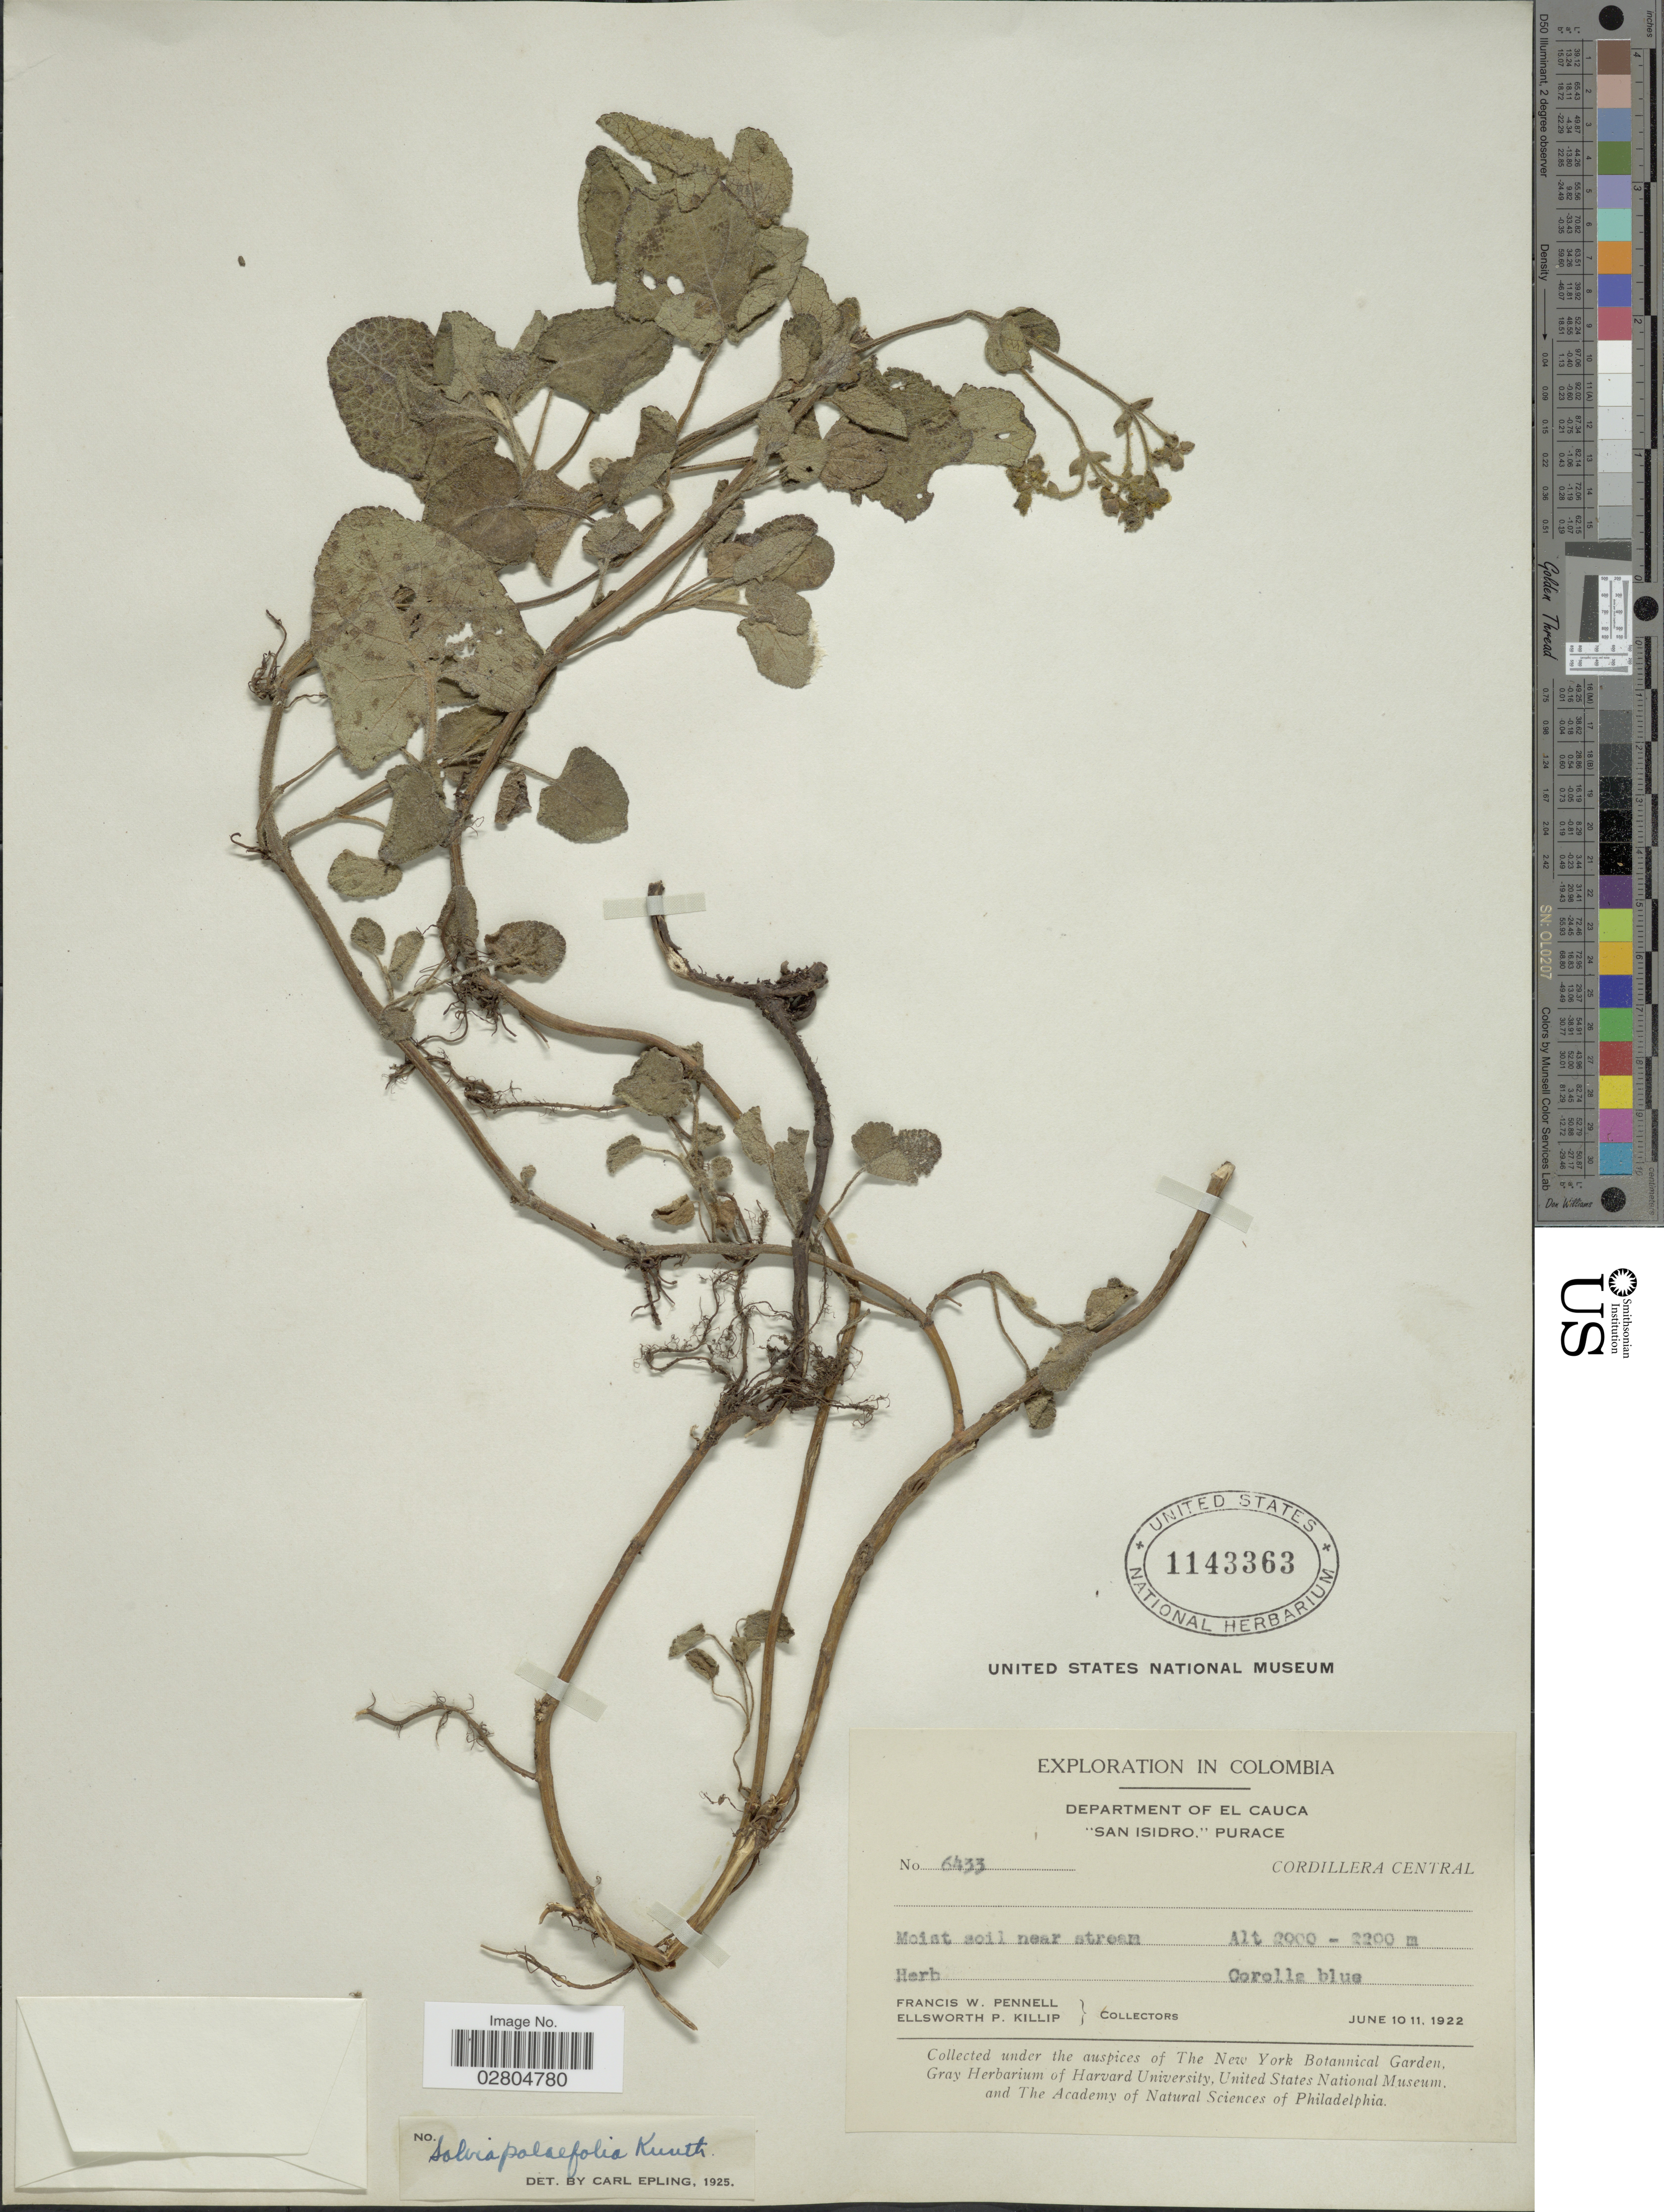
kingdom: Plantae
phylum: Tracheophyta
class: Magnoliopsida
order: Lamiales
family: Lamiaceae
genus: Salvia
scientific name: Salvia palifolia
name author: Kunth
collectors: F. W. Pennell & E. P. Killip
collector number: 6433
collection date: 1922-06-10/1922-06-11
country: Colombia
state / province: Cauca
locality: Department of El Cauca. "San Isidro," Purace. Cordillera Central.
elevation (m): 2000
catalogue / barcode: US 1143363